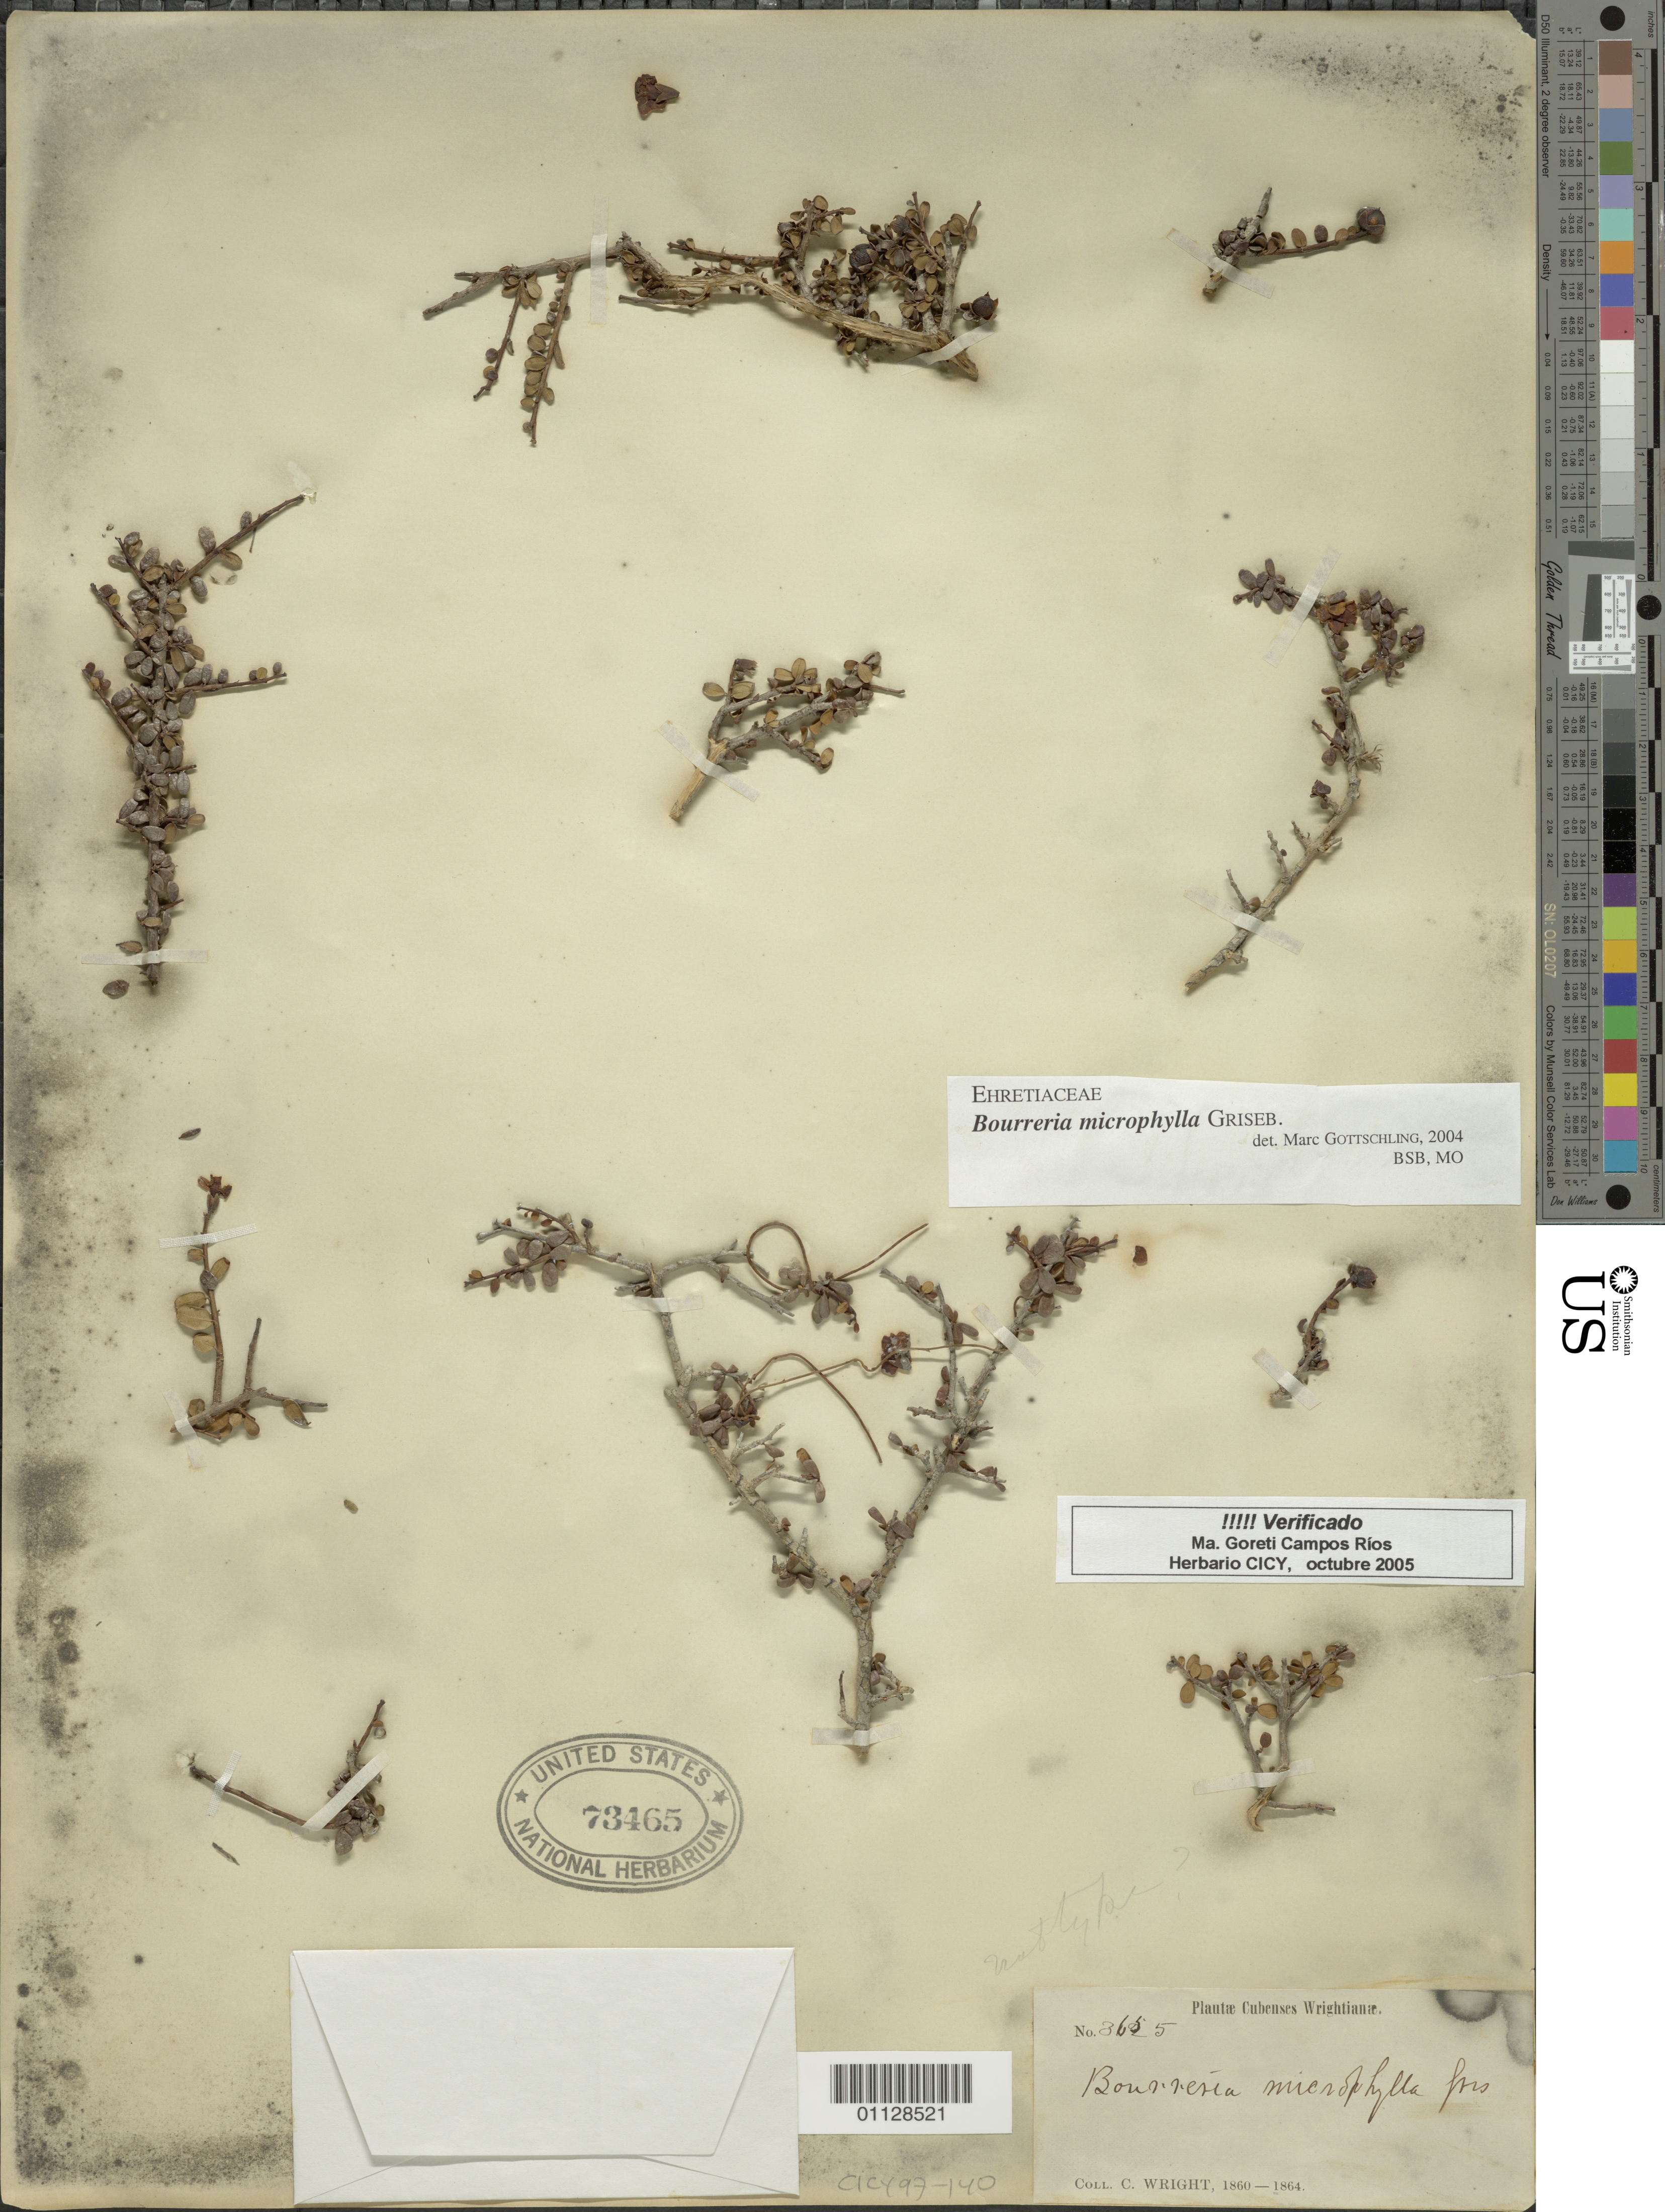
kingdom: Plantae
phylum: Tracheophyta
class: Magnoliopsida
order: Boraginales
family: Ehretiaceae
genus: Bourreria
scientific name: Bourreria linearis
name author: Miers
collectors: C. Wright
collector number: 3655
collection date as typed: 1800 to 1899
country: Cuba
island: Cuba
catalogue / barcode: US 73465